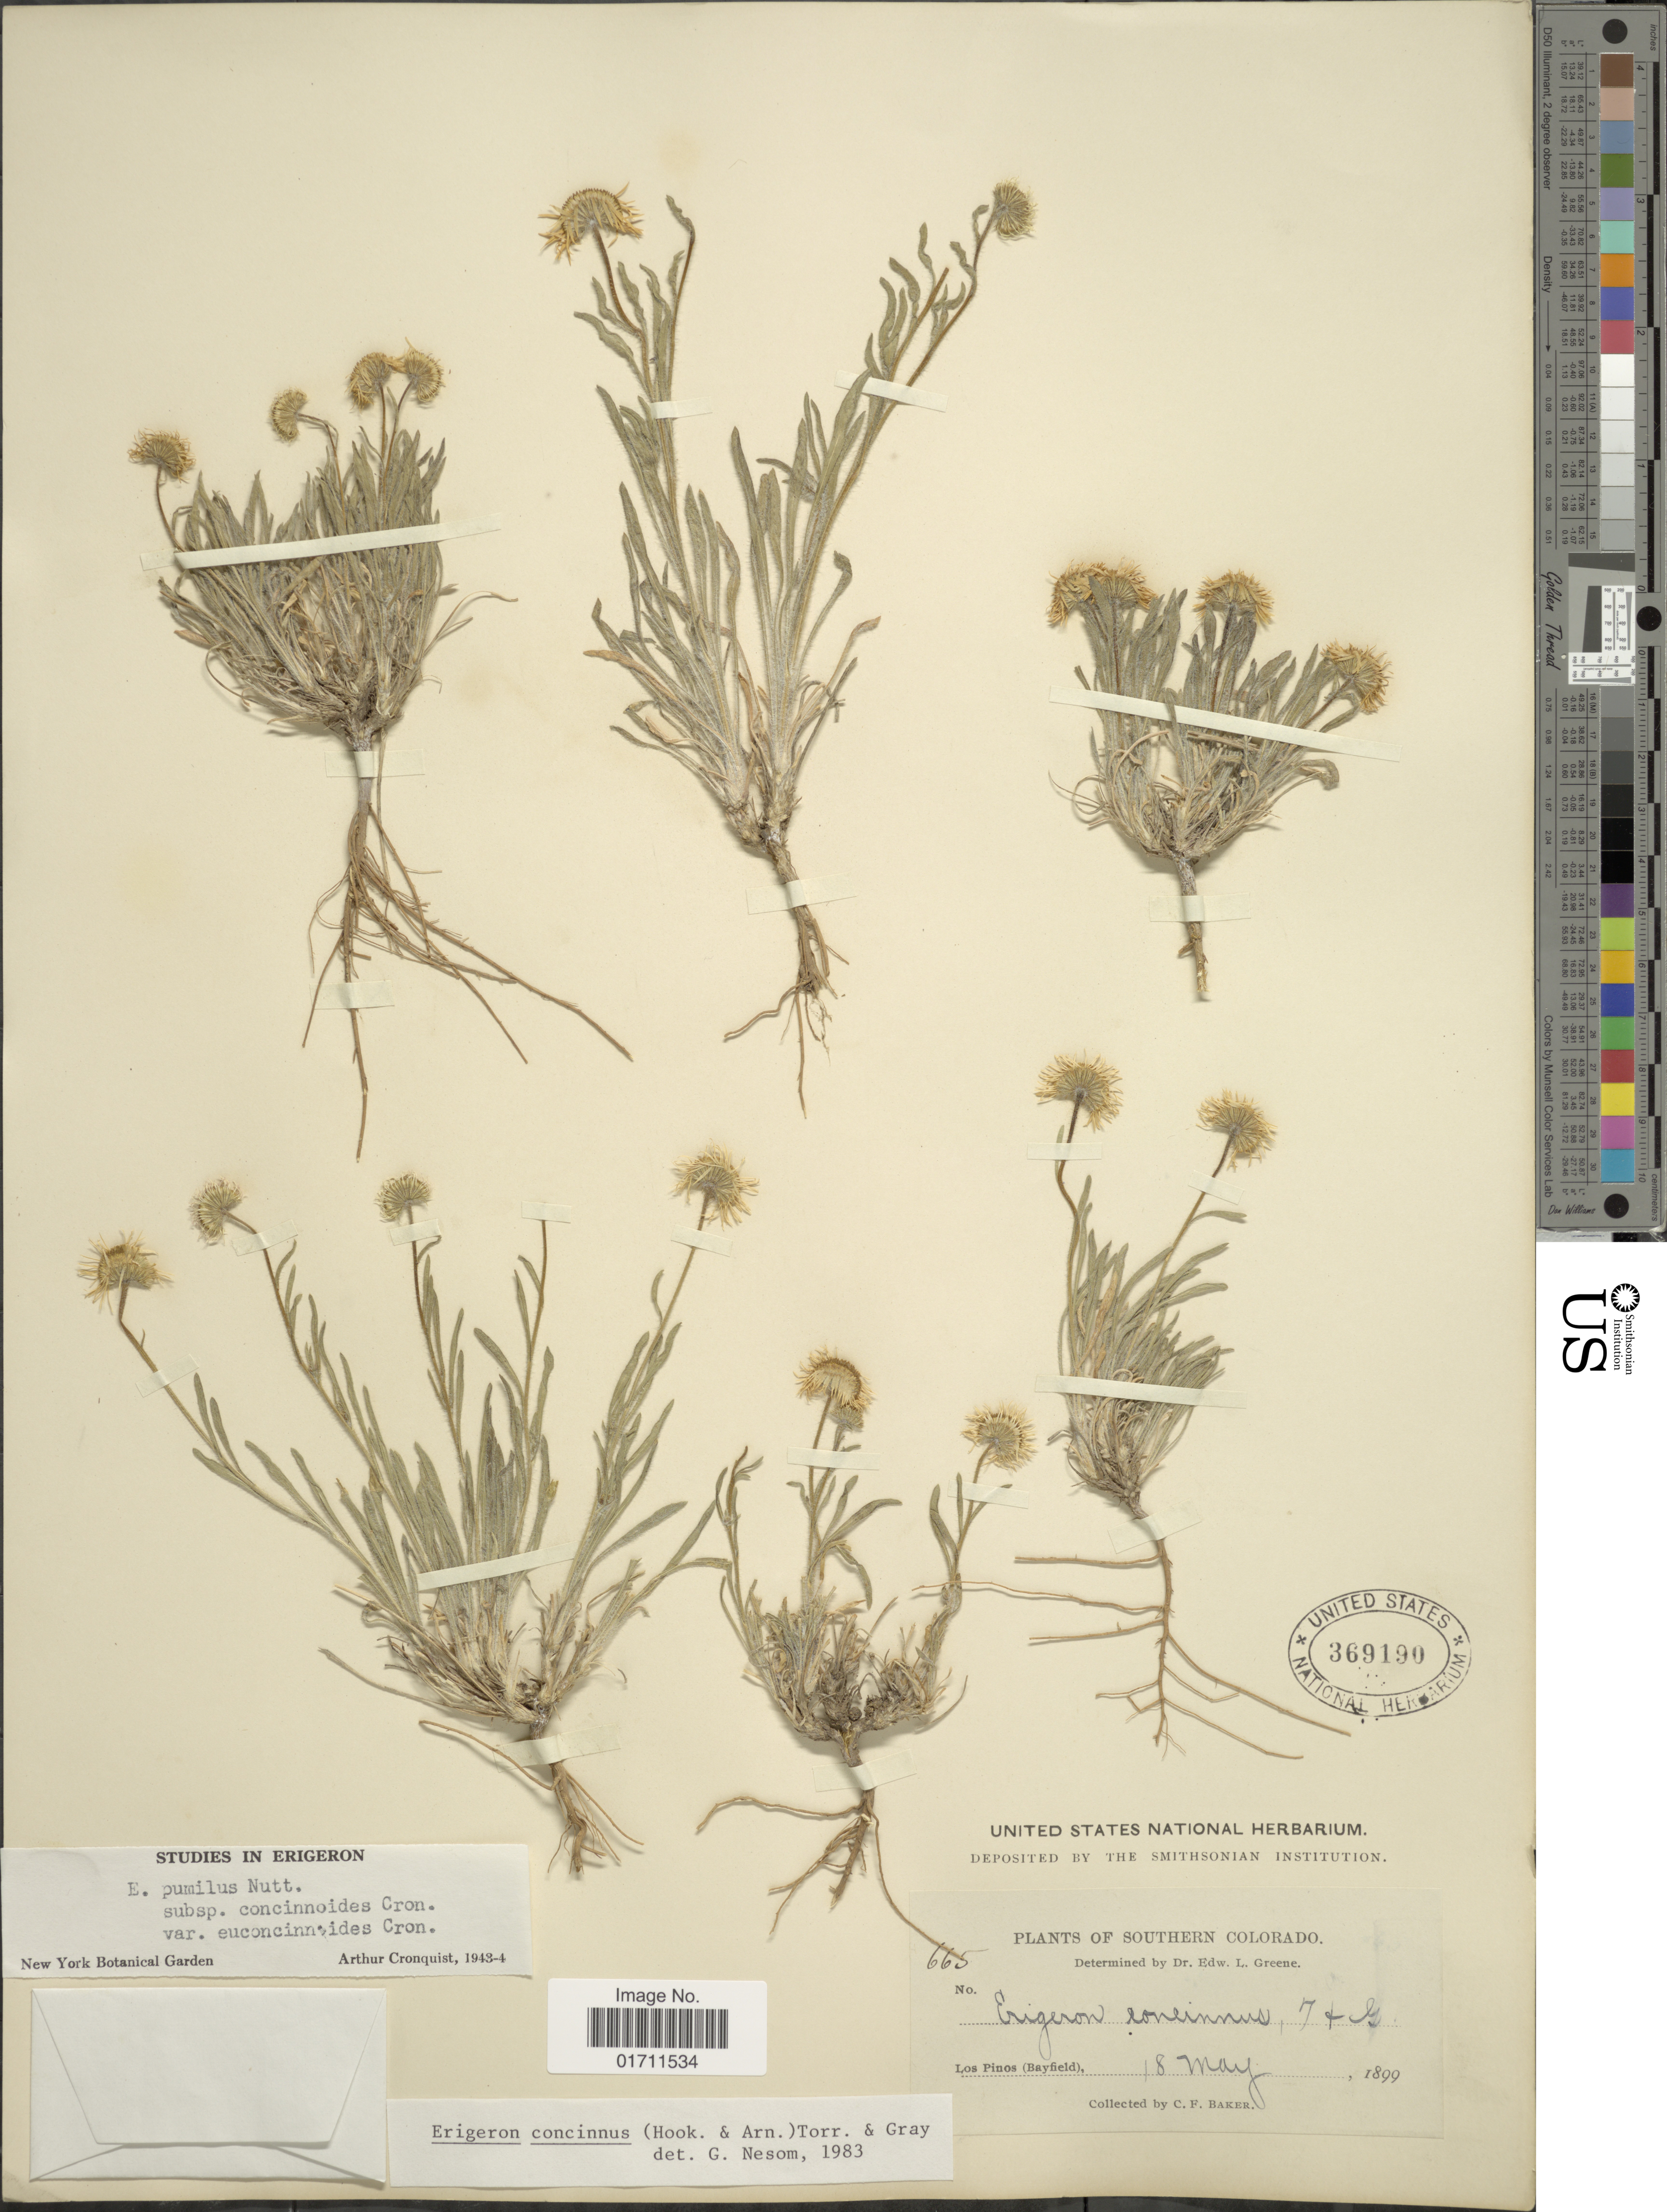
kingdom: Plantae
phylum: Tracheophyta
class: Magnoliopsida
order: Asterales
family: Asteraceae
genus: Erigeron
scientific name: Erigeron concinnus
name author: (Hook. & Arn.) Torr. & A. Gray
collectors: C. F. Baker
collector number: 665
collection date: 1899-05-18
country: United States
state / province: Colorado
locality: Southern Colorado, Los Pinos (Bayfield)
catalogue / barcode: US 369190